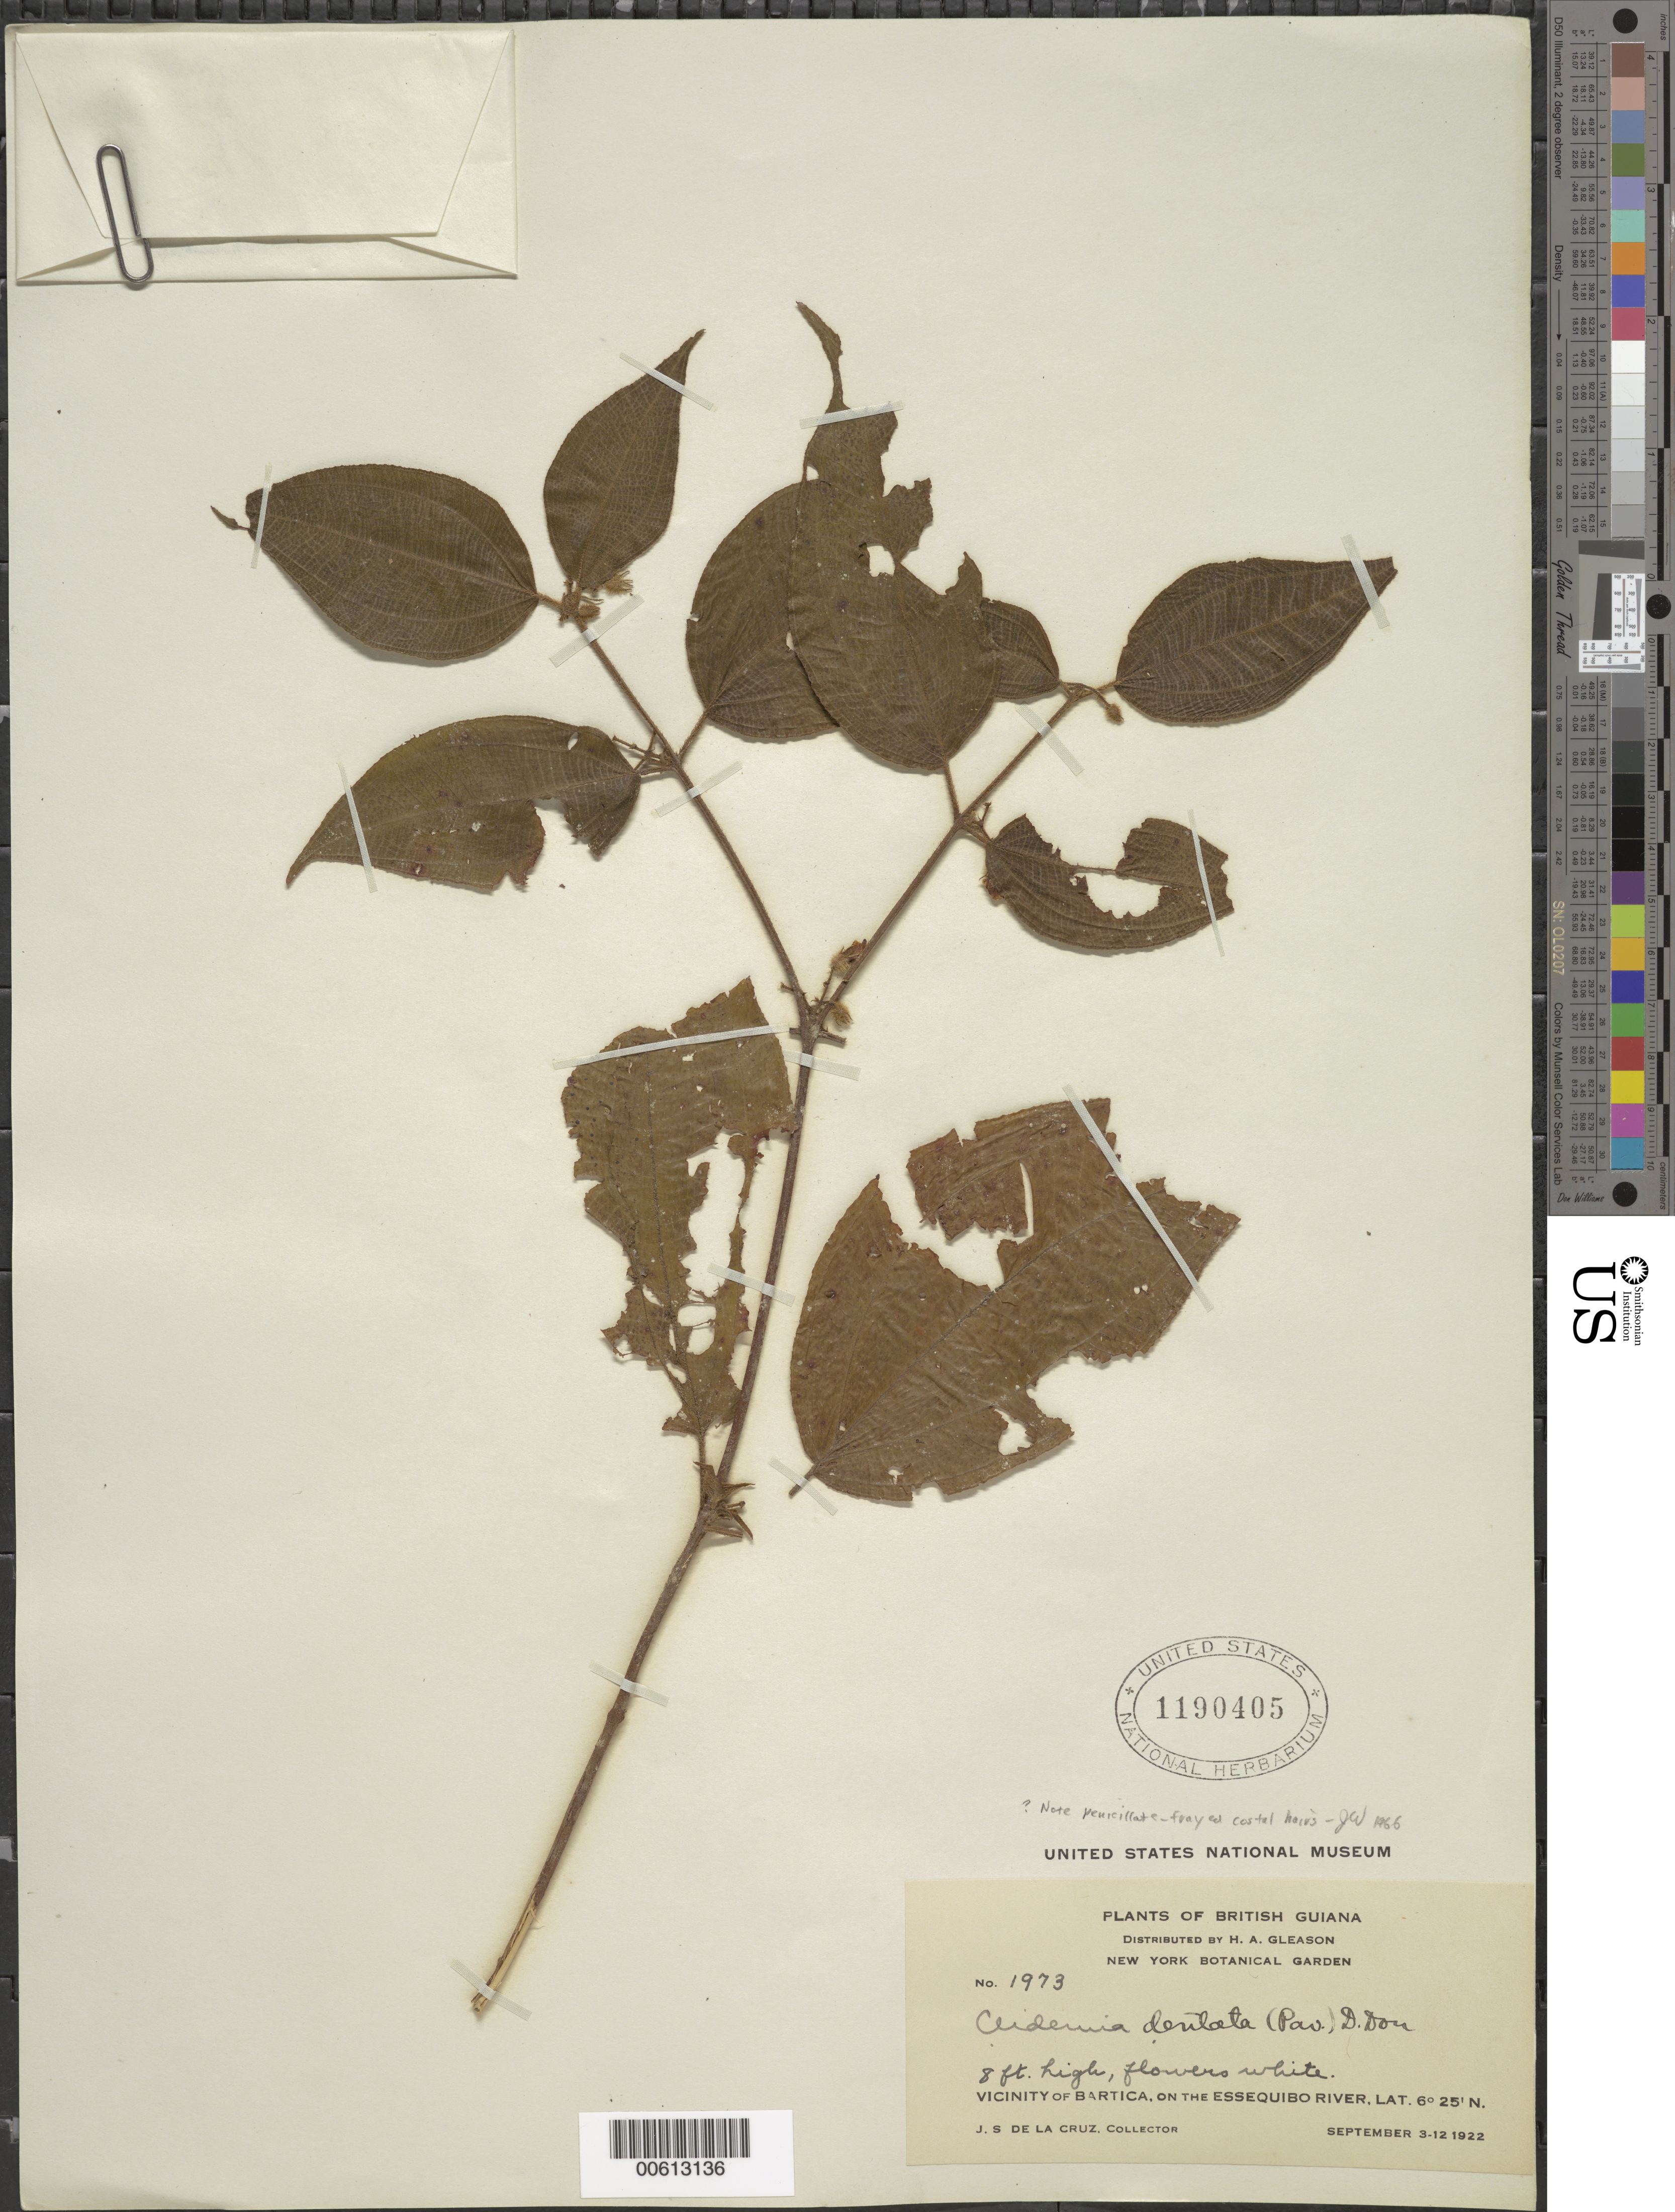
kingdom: Plantae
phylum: Tracheophyta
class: Magnoliopsida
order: Myrtales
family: Melastomataceae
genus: Clidemia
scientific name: Clidemia dentata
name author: D. Don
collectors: J. S. de la Cruz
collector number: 1973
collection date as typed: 3-Sep-22 to 12-Sep-22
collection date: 1922-09-03/1922-09-12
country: Guyana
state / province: Cuyuni-Mazaruni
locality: Bartica, vic., on the Essequibo River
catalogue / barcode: US 1190405